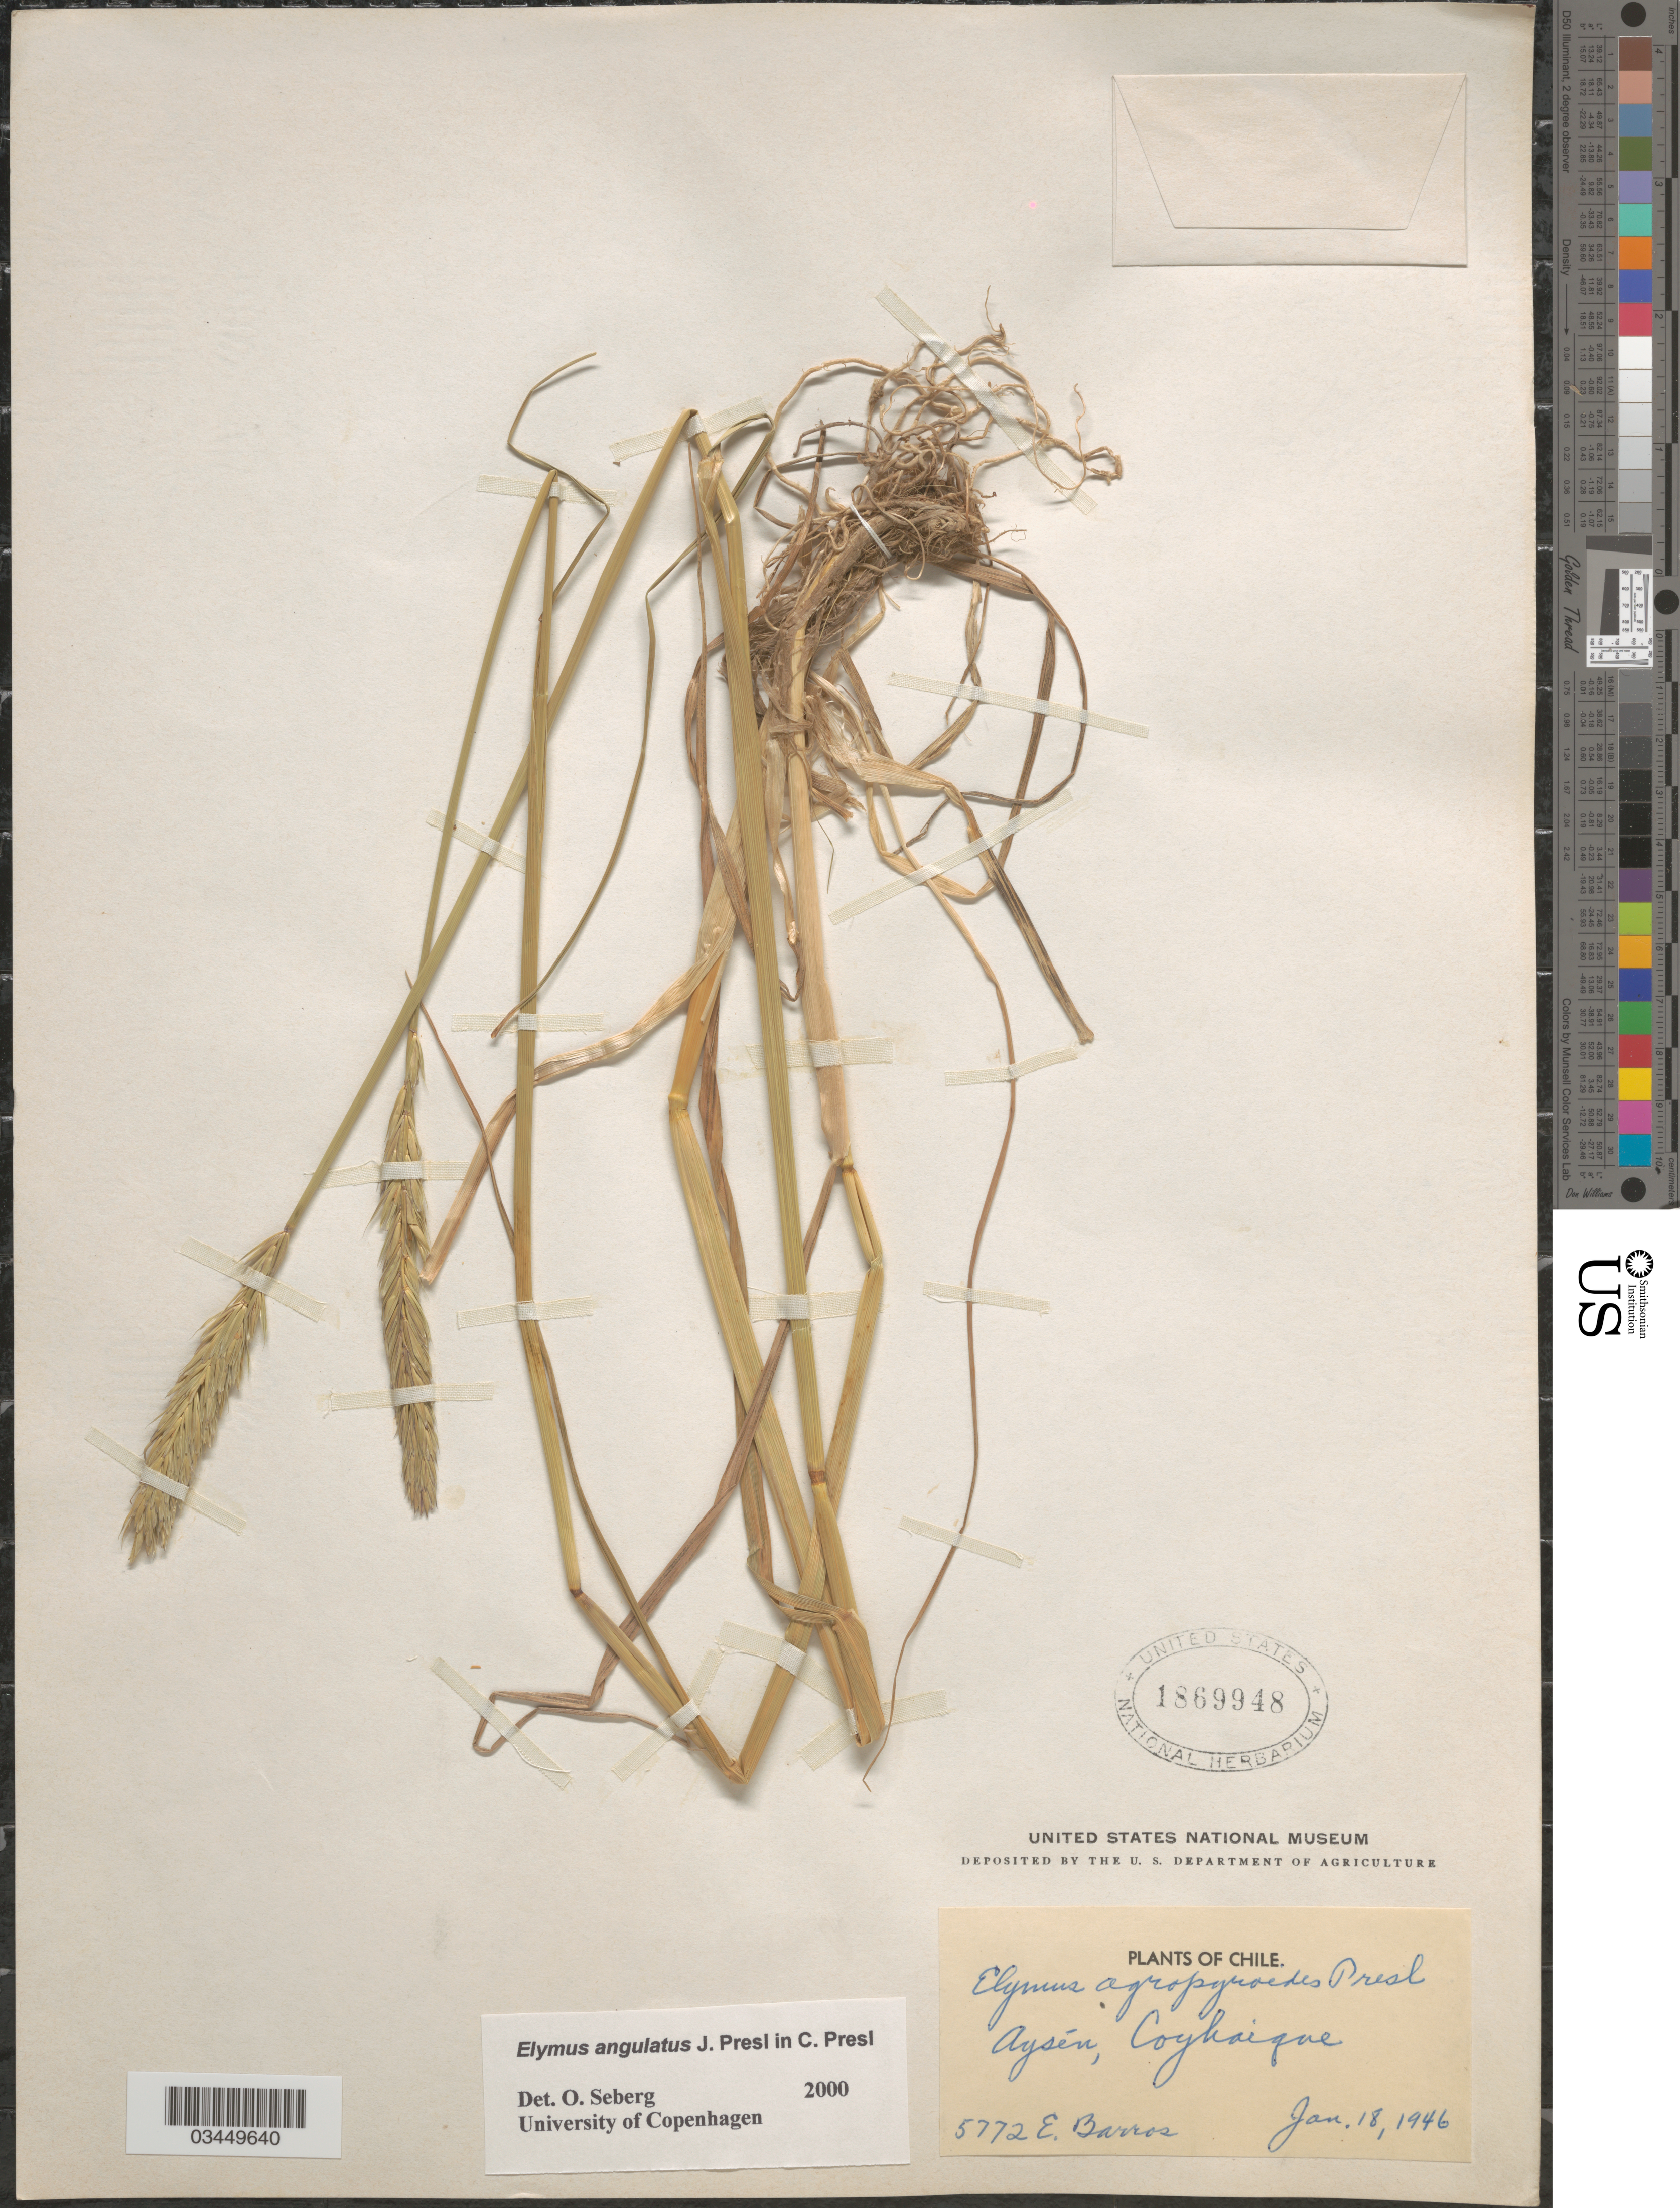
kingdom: Plantae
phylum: Tracheophyta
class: Liliopsida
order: Poales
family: Poaceae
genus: Elymus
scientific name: Elymus angulatus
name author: J. Presl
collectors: E. Barros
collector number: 5772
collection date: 1946-01-18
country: Chile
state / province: Aisén (XI)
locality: Aysén, Coyhaique.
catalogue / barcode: US 1869948